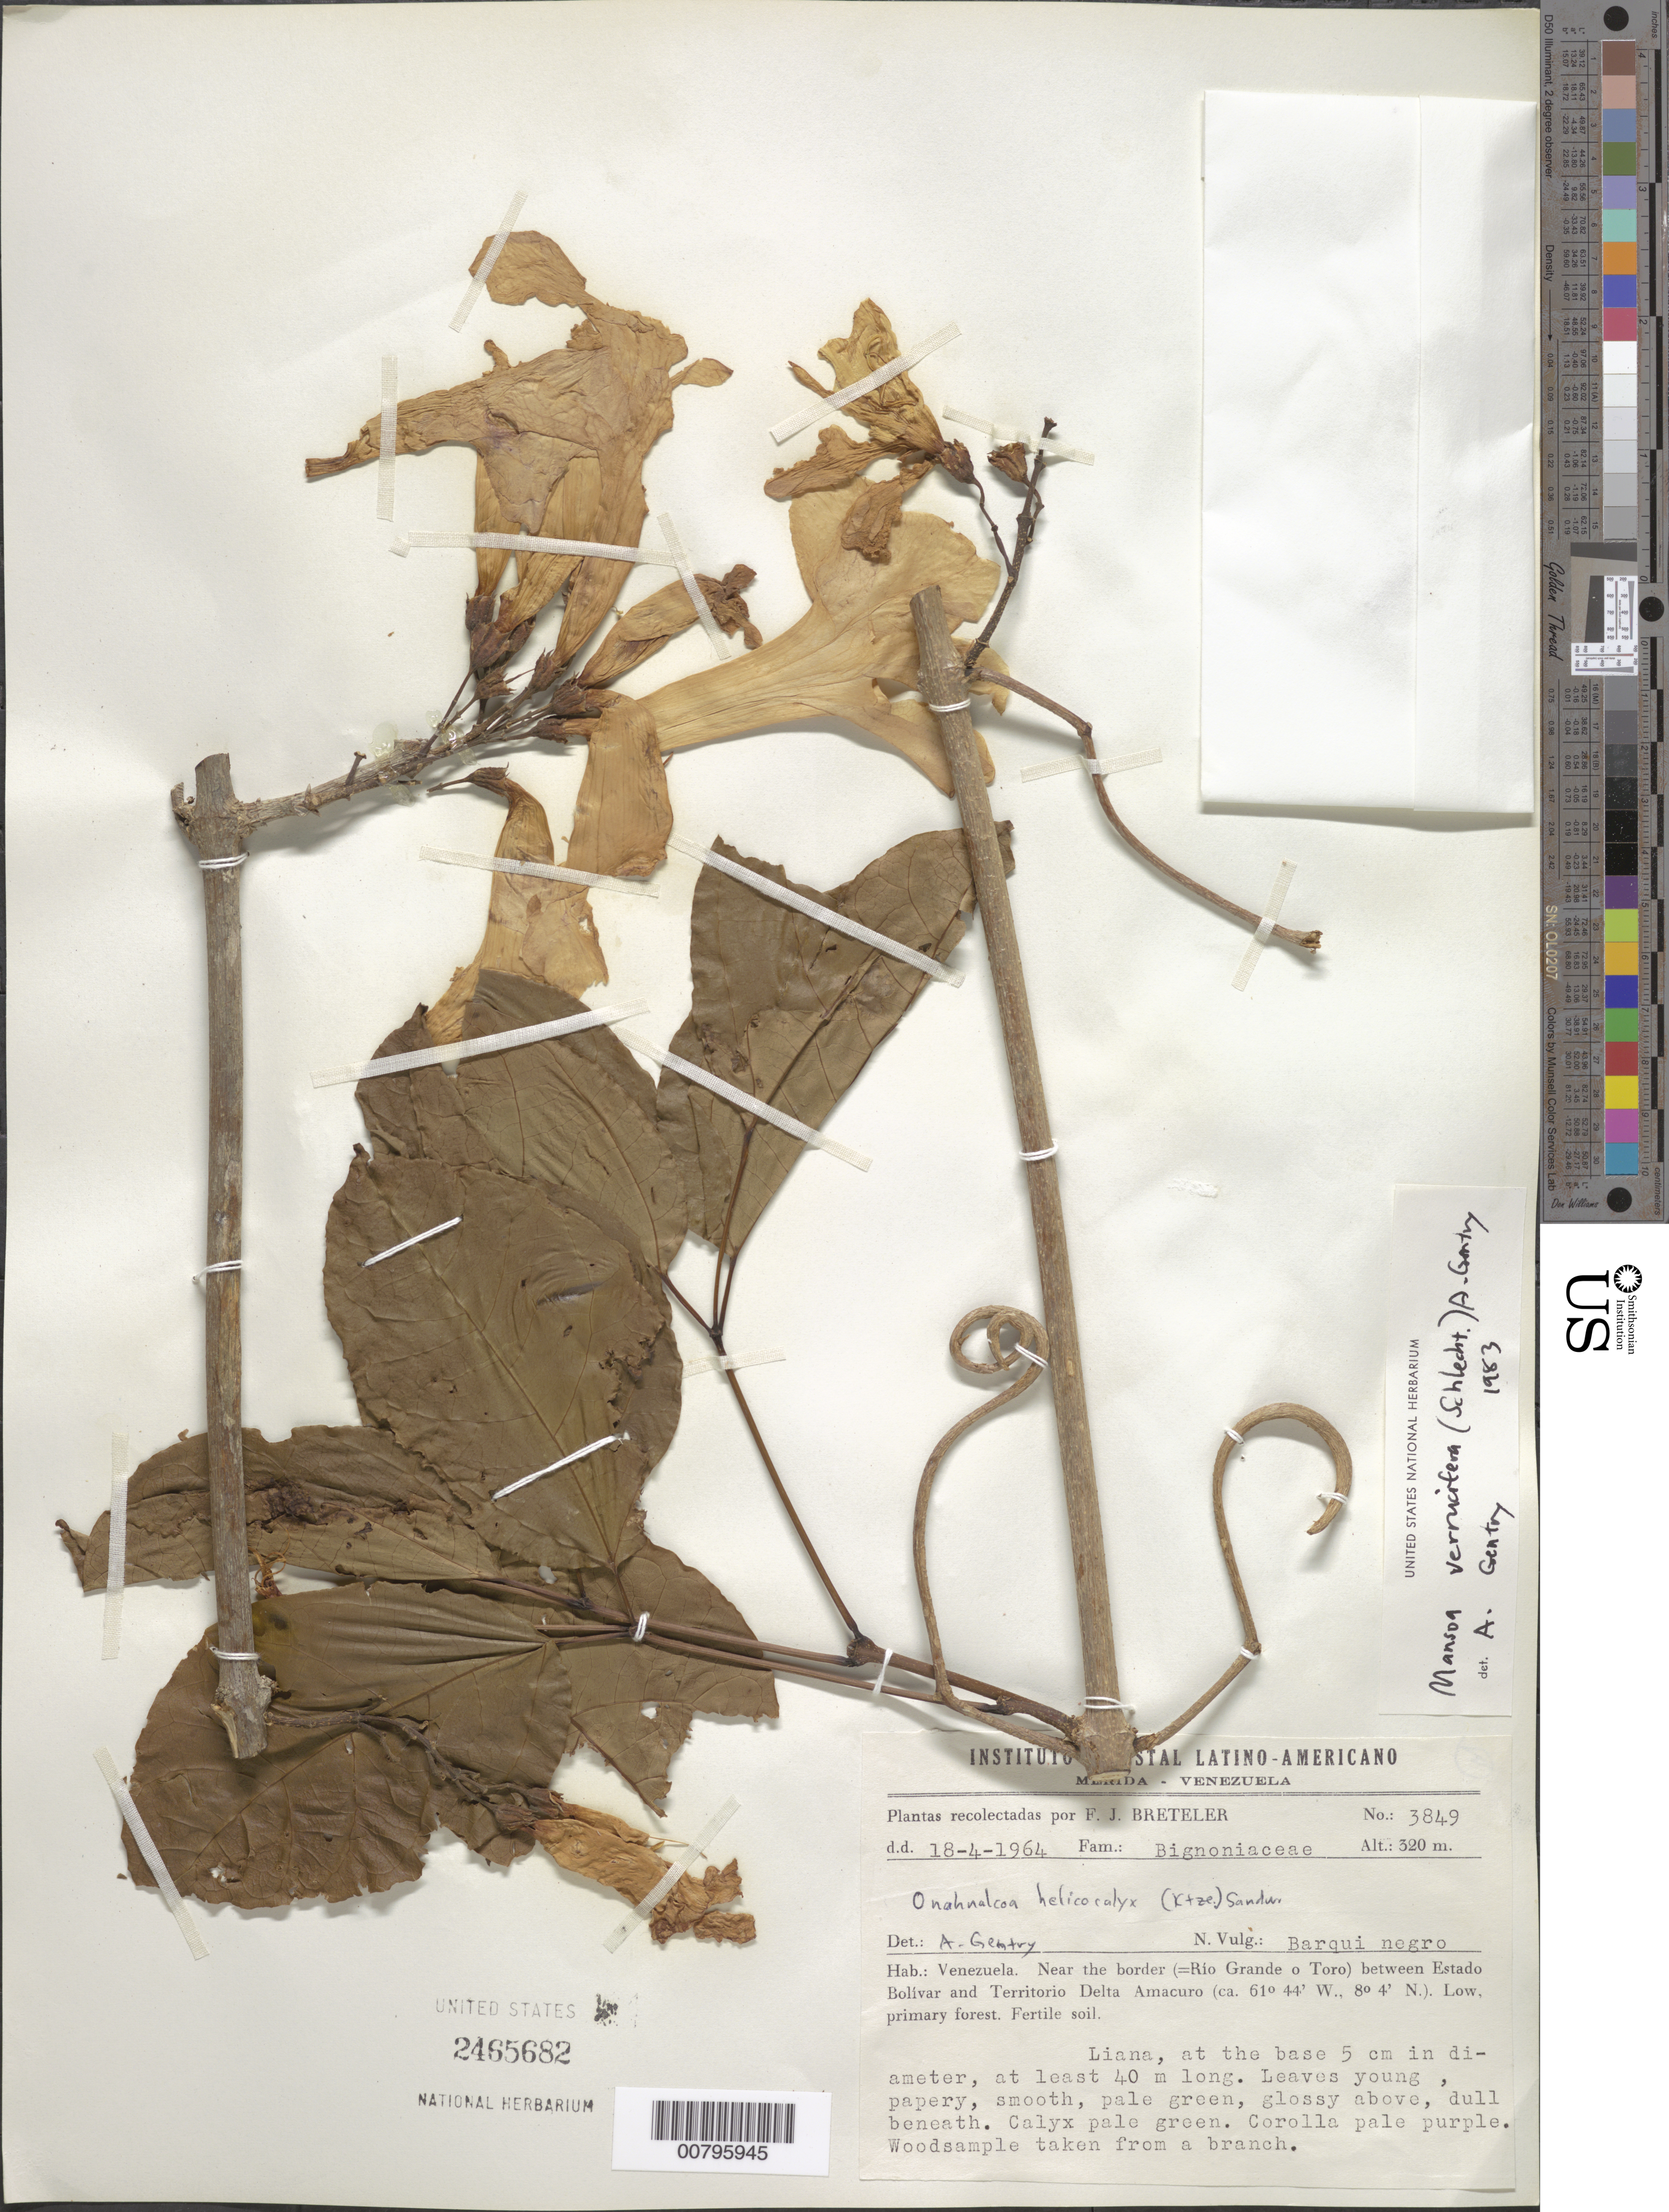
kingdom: Plantae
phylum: Tracheophyta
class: Magnoliopsida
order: Lamiales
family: Bignoniaceae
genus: Mansoa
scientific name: Mansoa verrucifera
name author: (Schltdl.) A.H. Gentry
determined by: Gentry, A. H.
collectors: F. J. Breteler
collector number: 3849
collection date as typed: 18-Apr-64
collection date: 1964-04-18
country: Venezuela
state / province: Bolívar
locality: Río Grande o Toro, near border between Estado Bolívar and Territorío Delta Amacuro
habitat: Low, primary forest; fertile soil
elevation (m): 320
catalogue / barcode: US 2465682